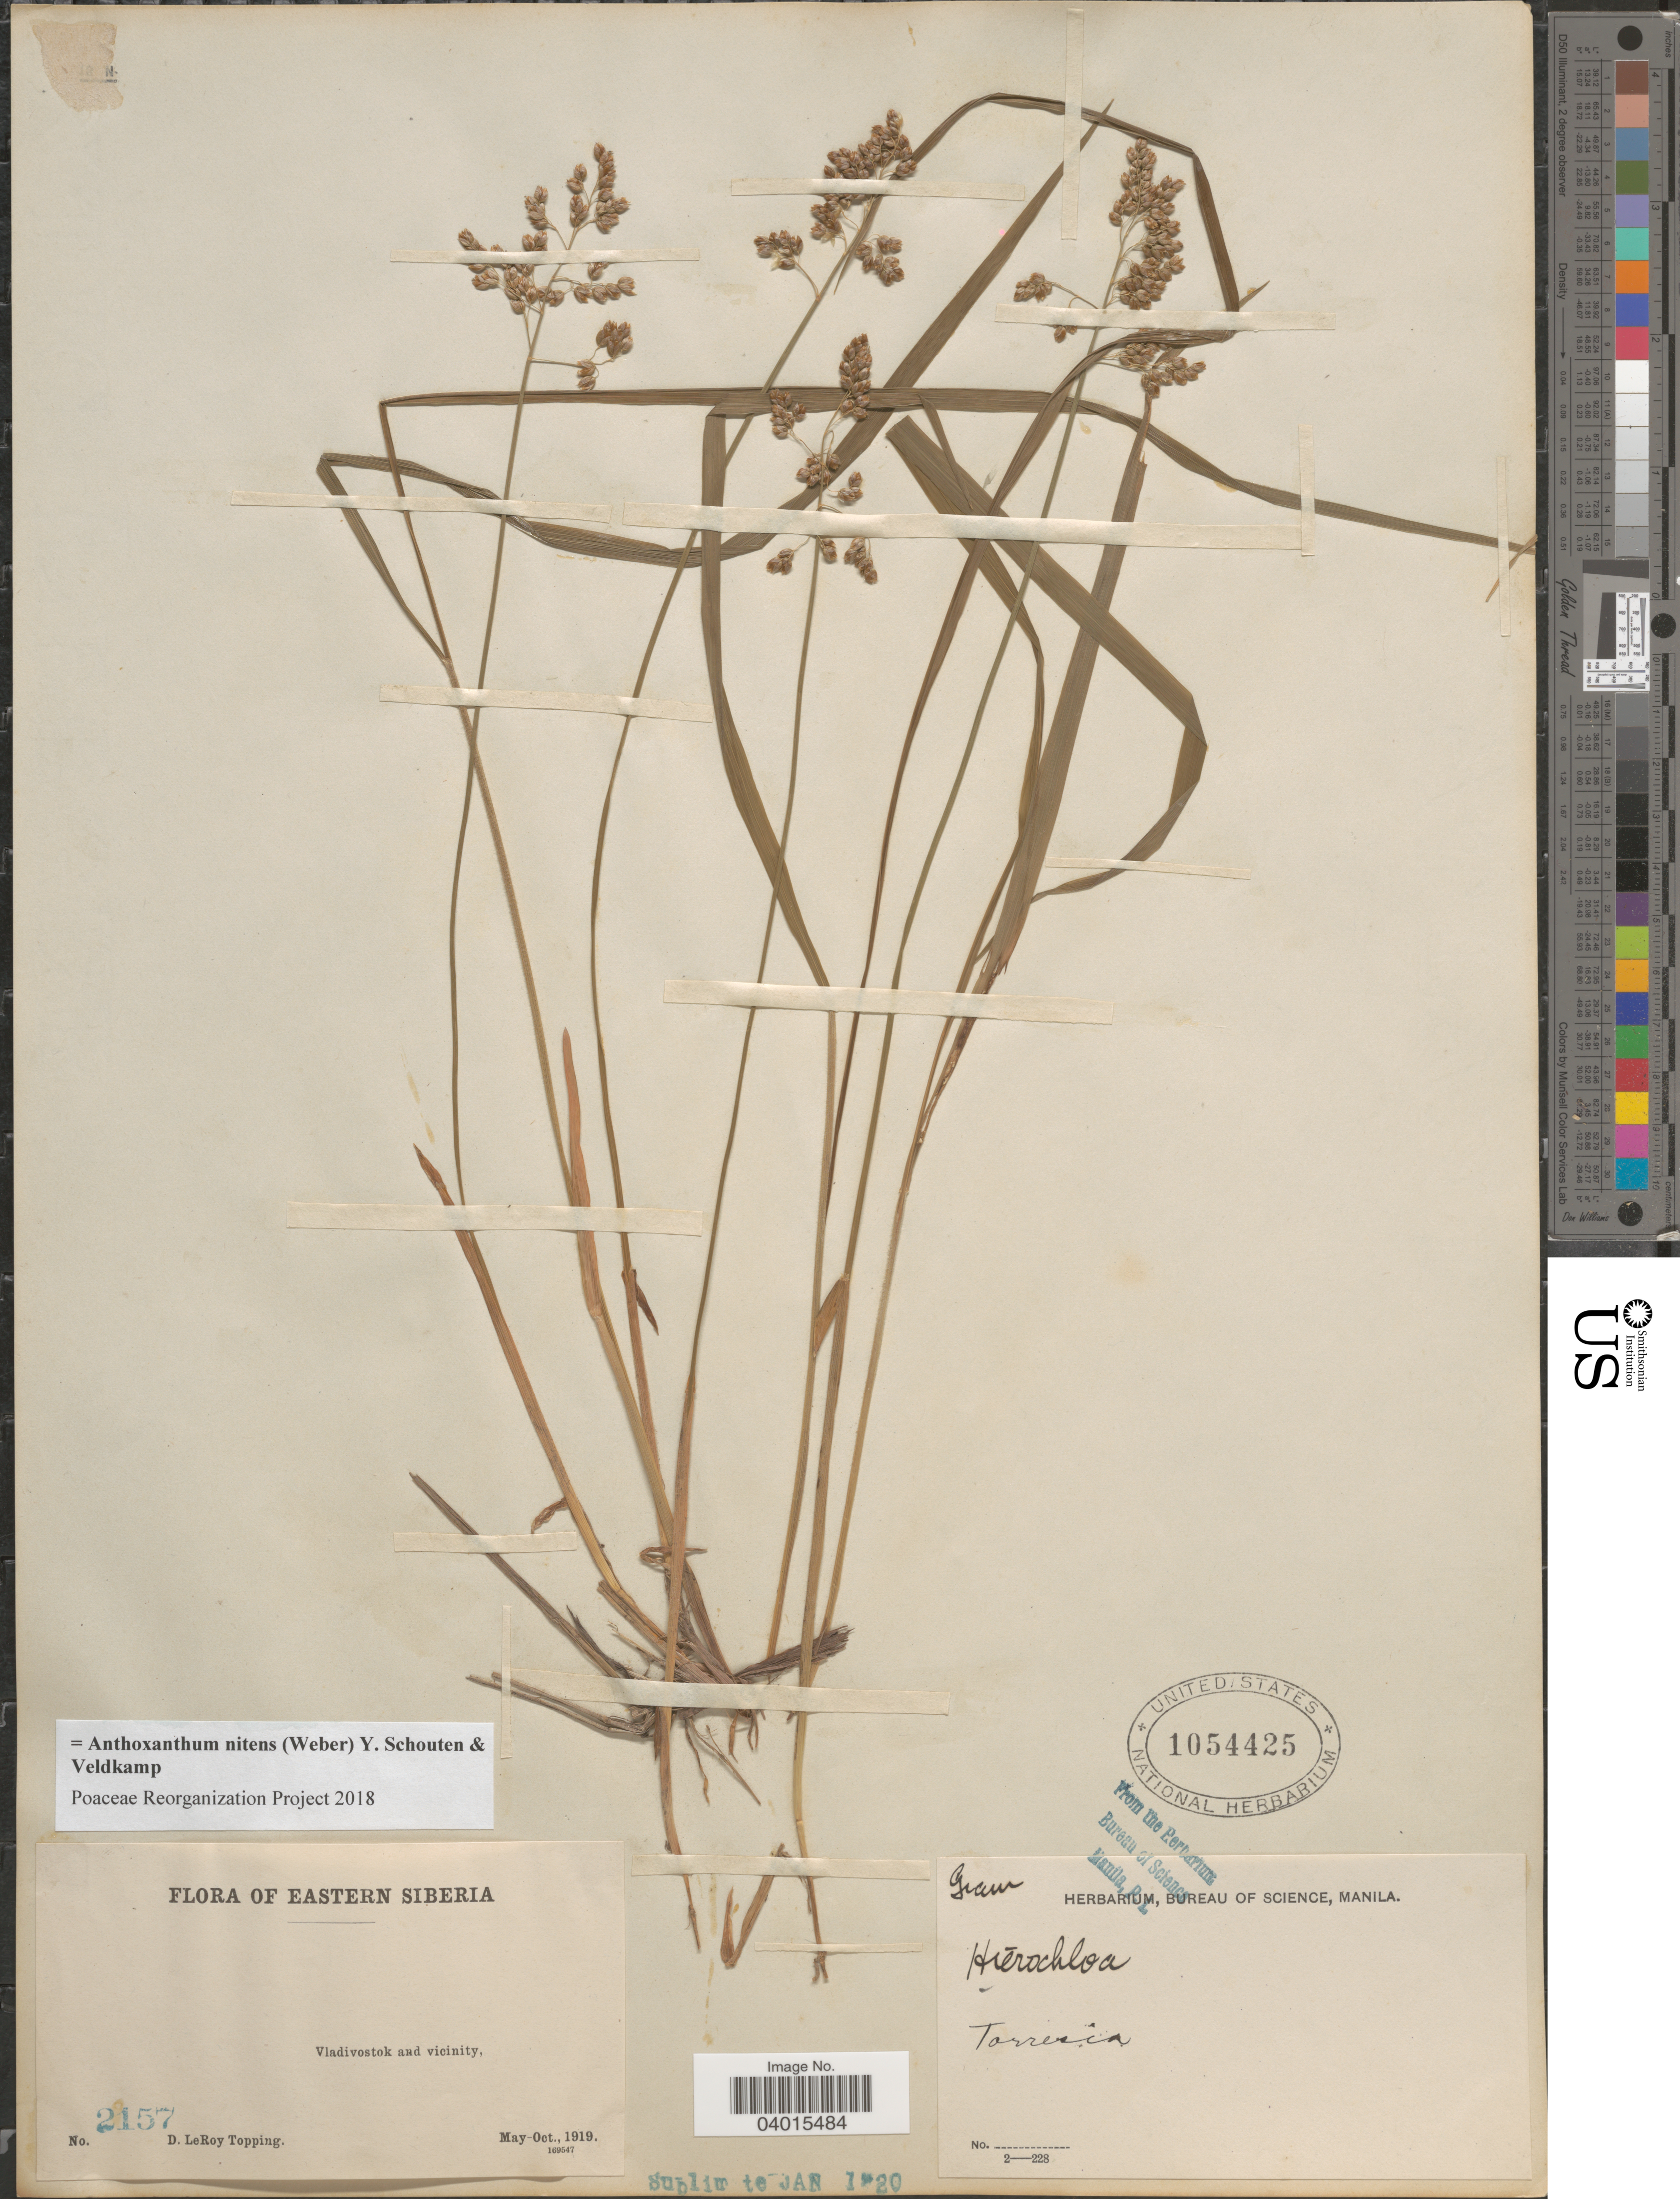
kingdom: Plantae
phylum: Tracheophyta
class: Liliopsida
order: Poales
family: Poaceae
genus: Anthoxanthum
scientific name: Anthoxanthum nitens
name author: (G.H. Weber) R.T.A. Schouten & Veldkamp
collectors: D. L. Topping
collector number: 2157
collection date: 1919-05/1919-10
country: Russian Federation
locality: Eastern Siberia. Vladivostok and vicinity.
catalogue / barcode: US 1054425